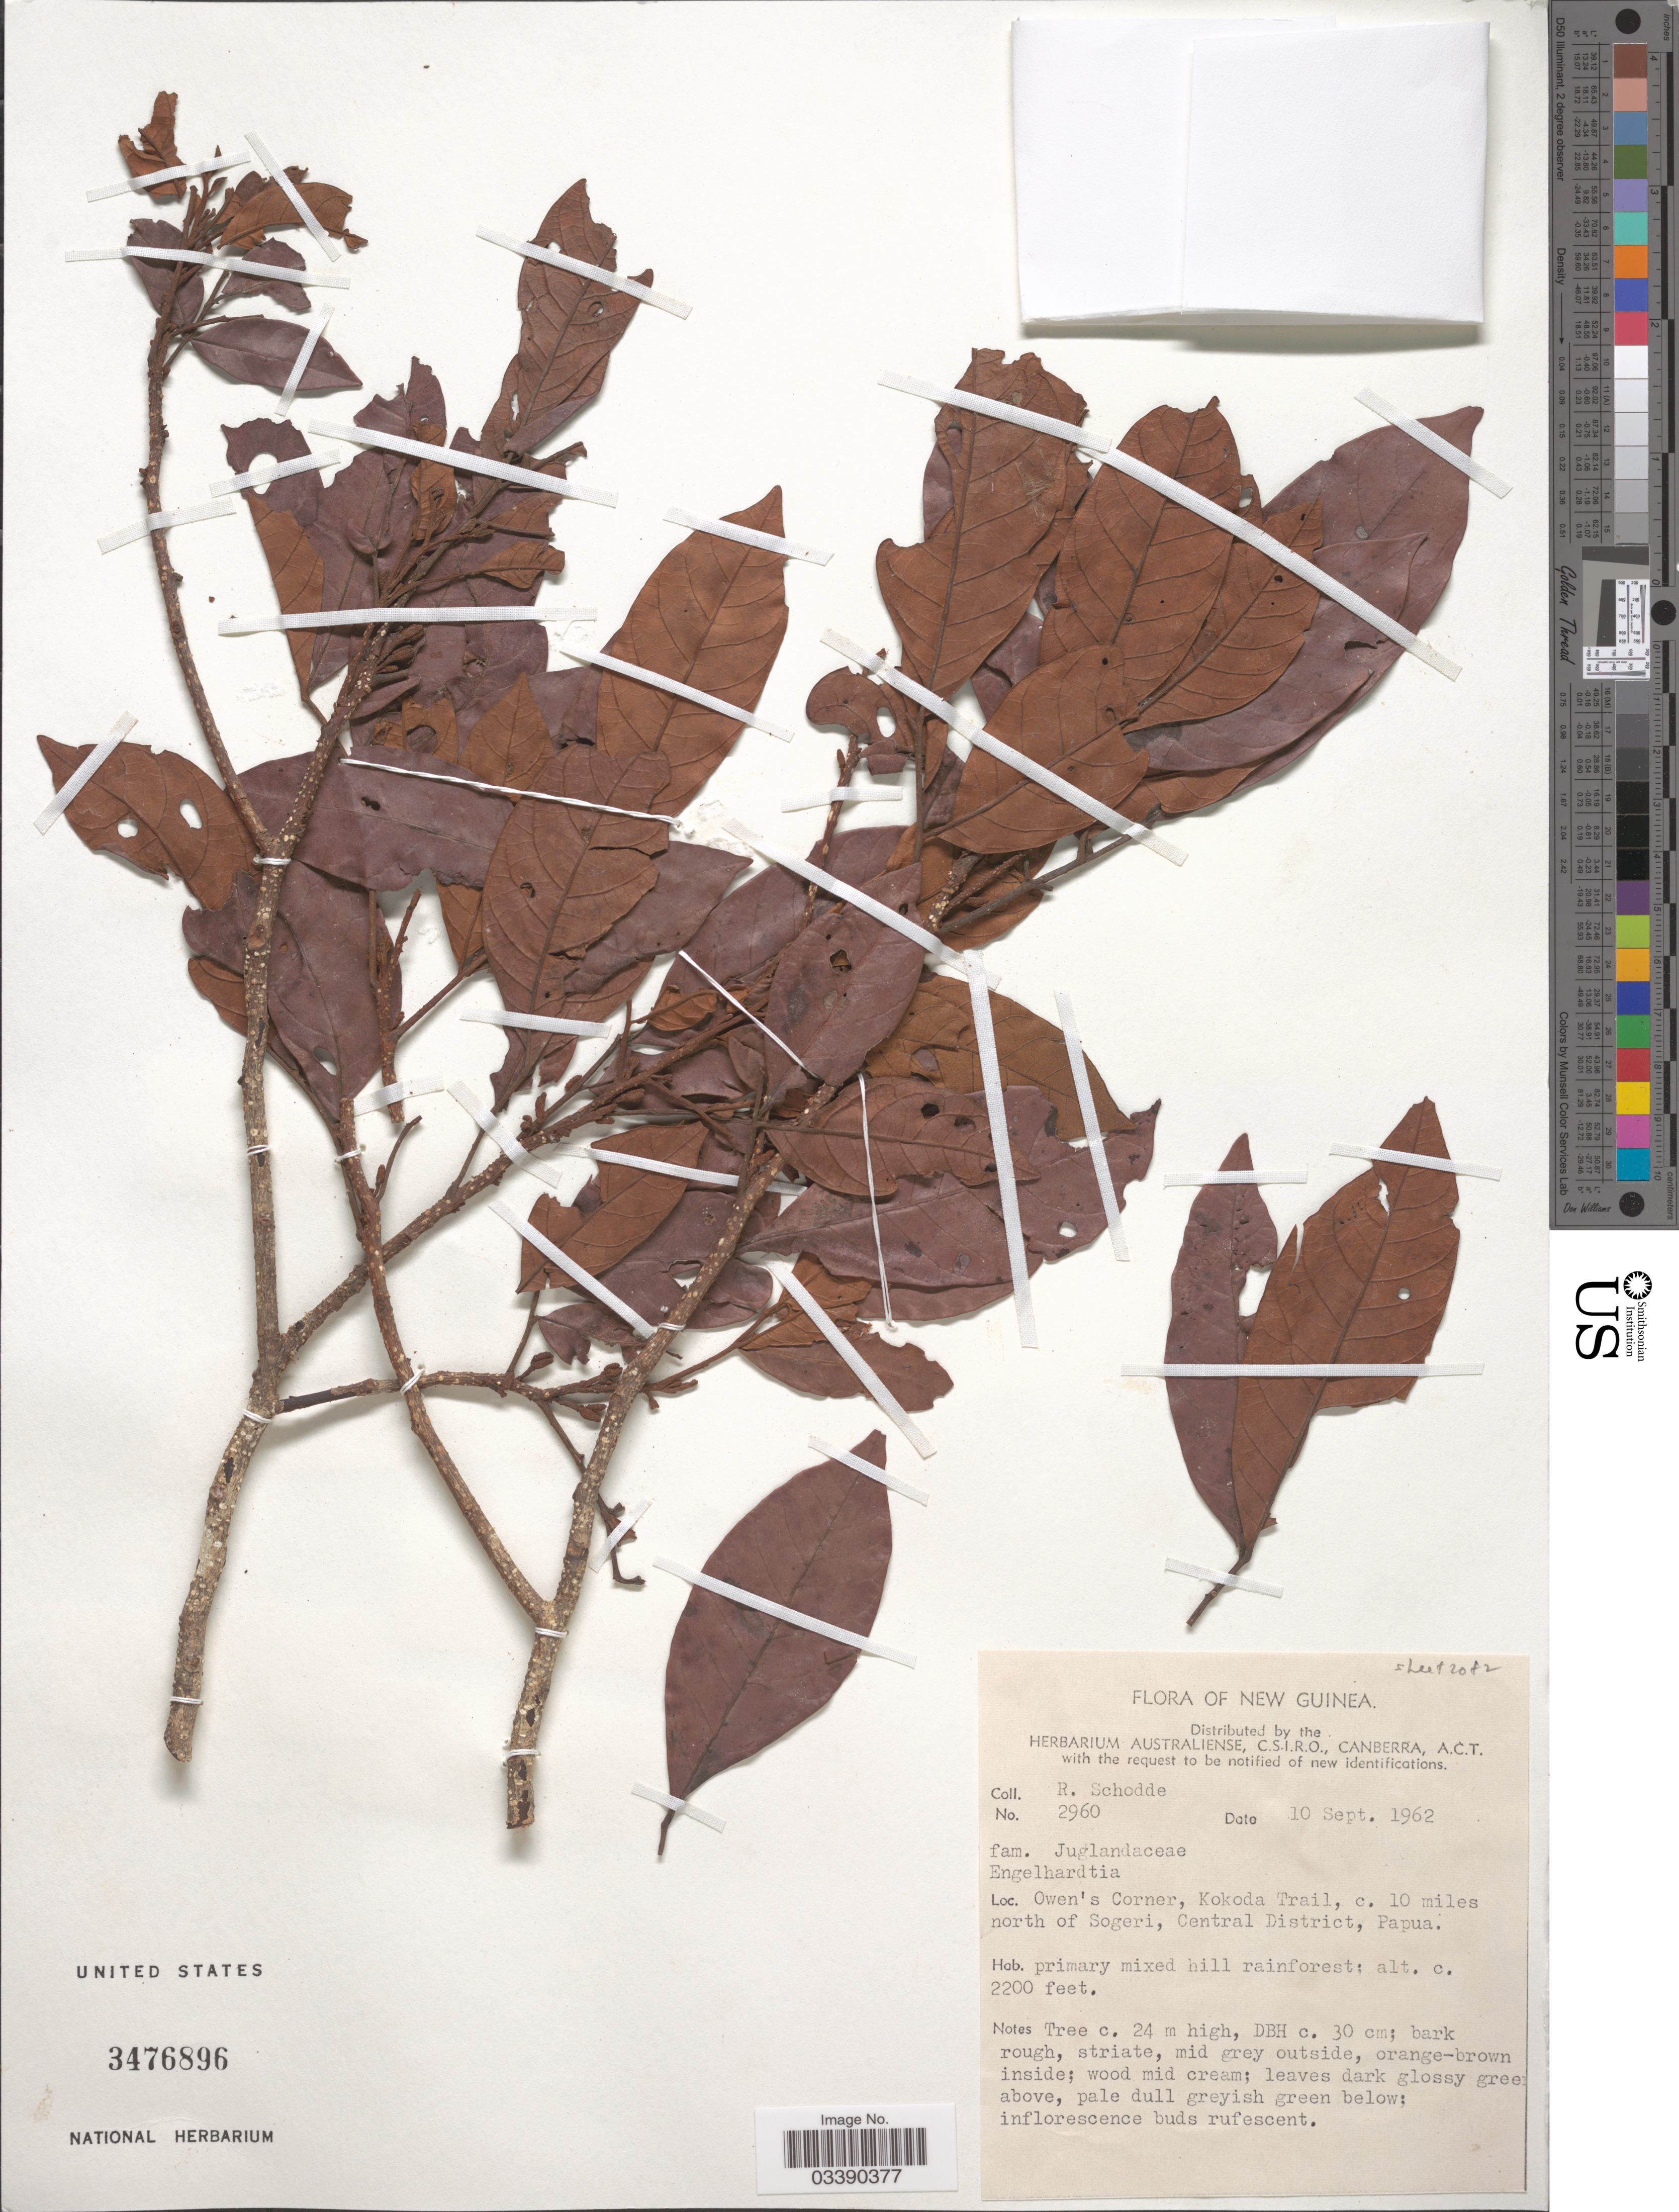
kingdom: Plantae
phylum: Tracheophyta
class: Magnoliopsida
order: Fagales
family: Juglandaceae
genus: Engelhardia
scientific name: Engelhardia sp.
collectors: R. Schodde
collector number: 2960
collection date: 1962-09-10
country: Papua New Guinea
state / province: Central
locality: New Guinea. Owen's Corner, Kokoda Trail, c. 10 miles north of Sogeri, Central District, Papua.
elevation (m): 671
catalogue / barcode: US 3476896